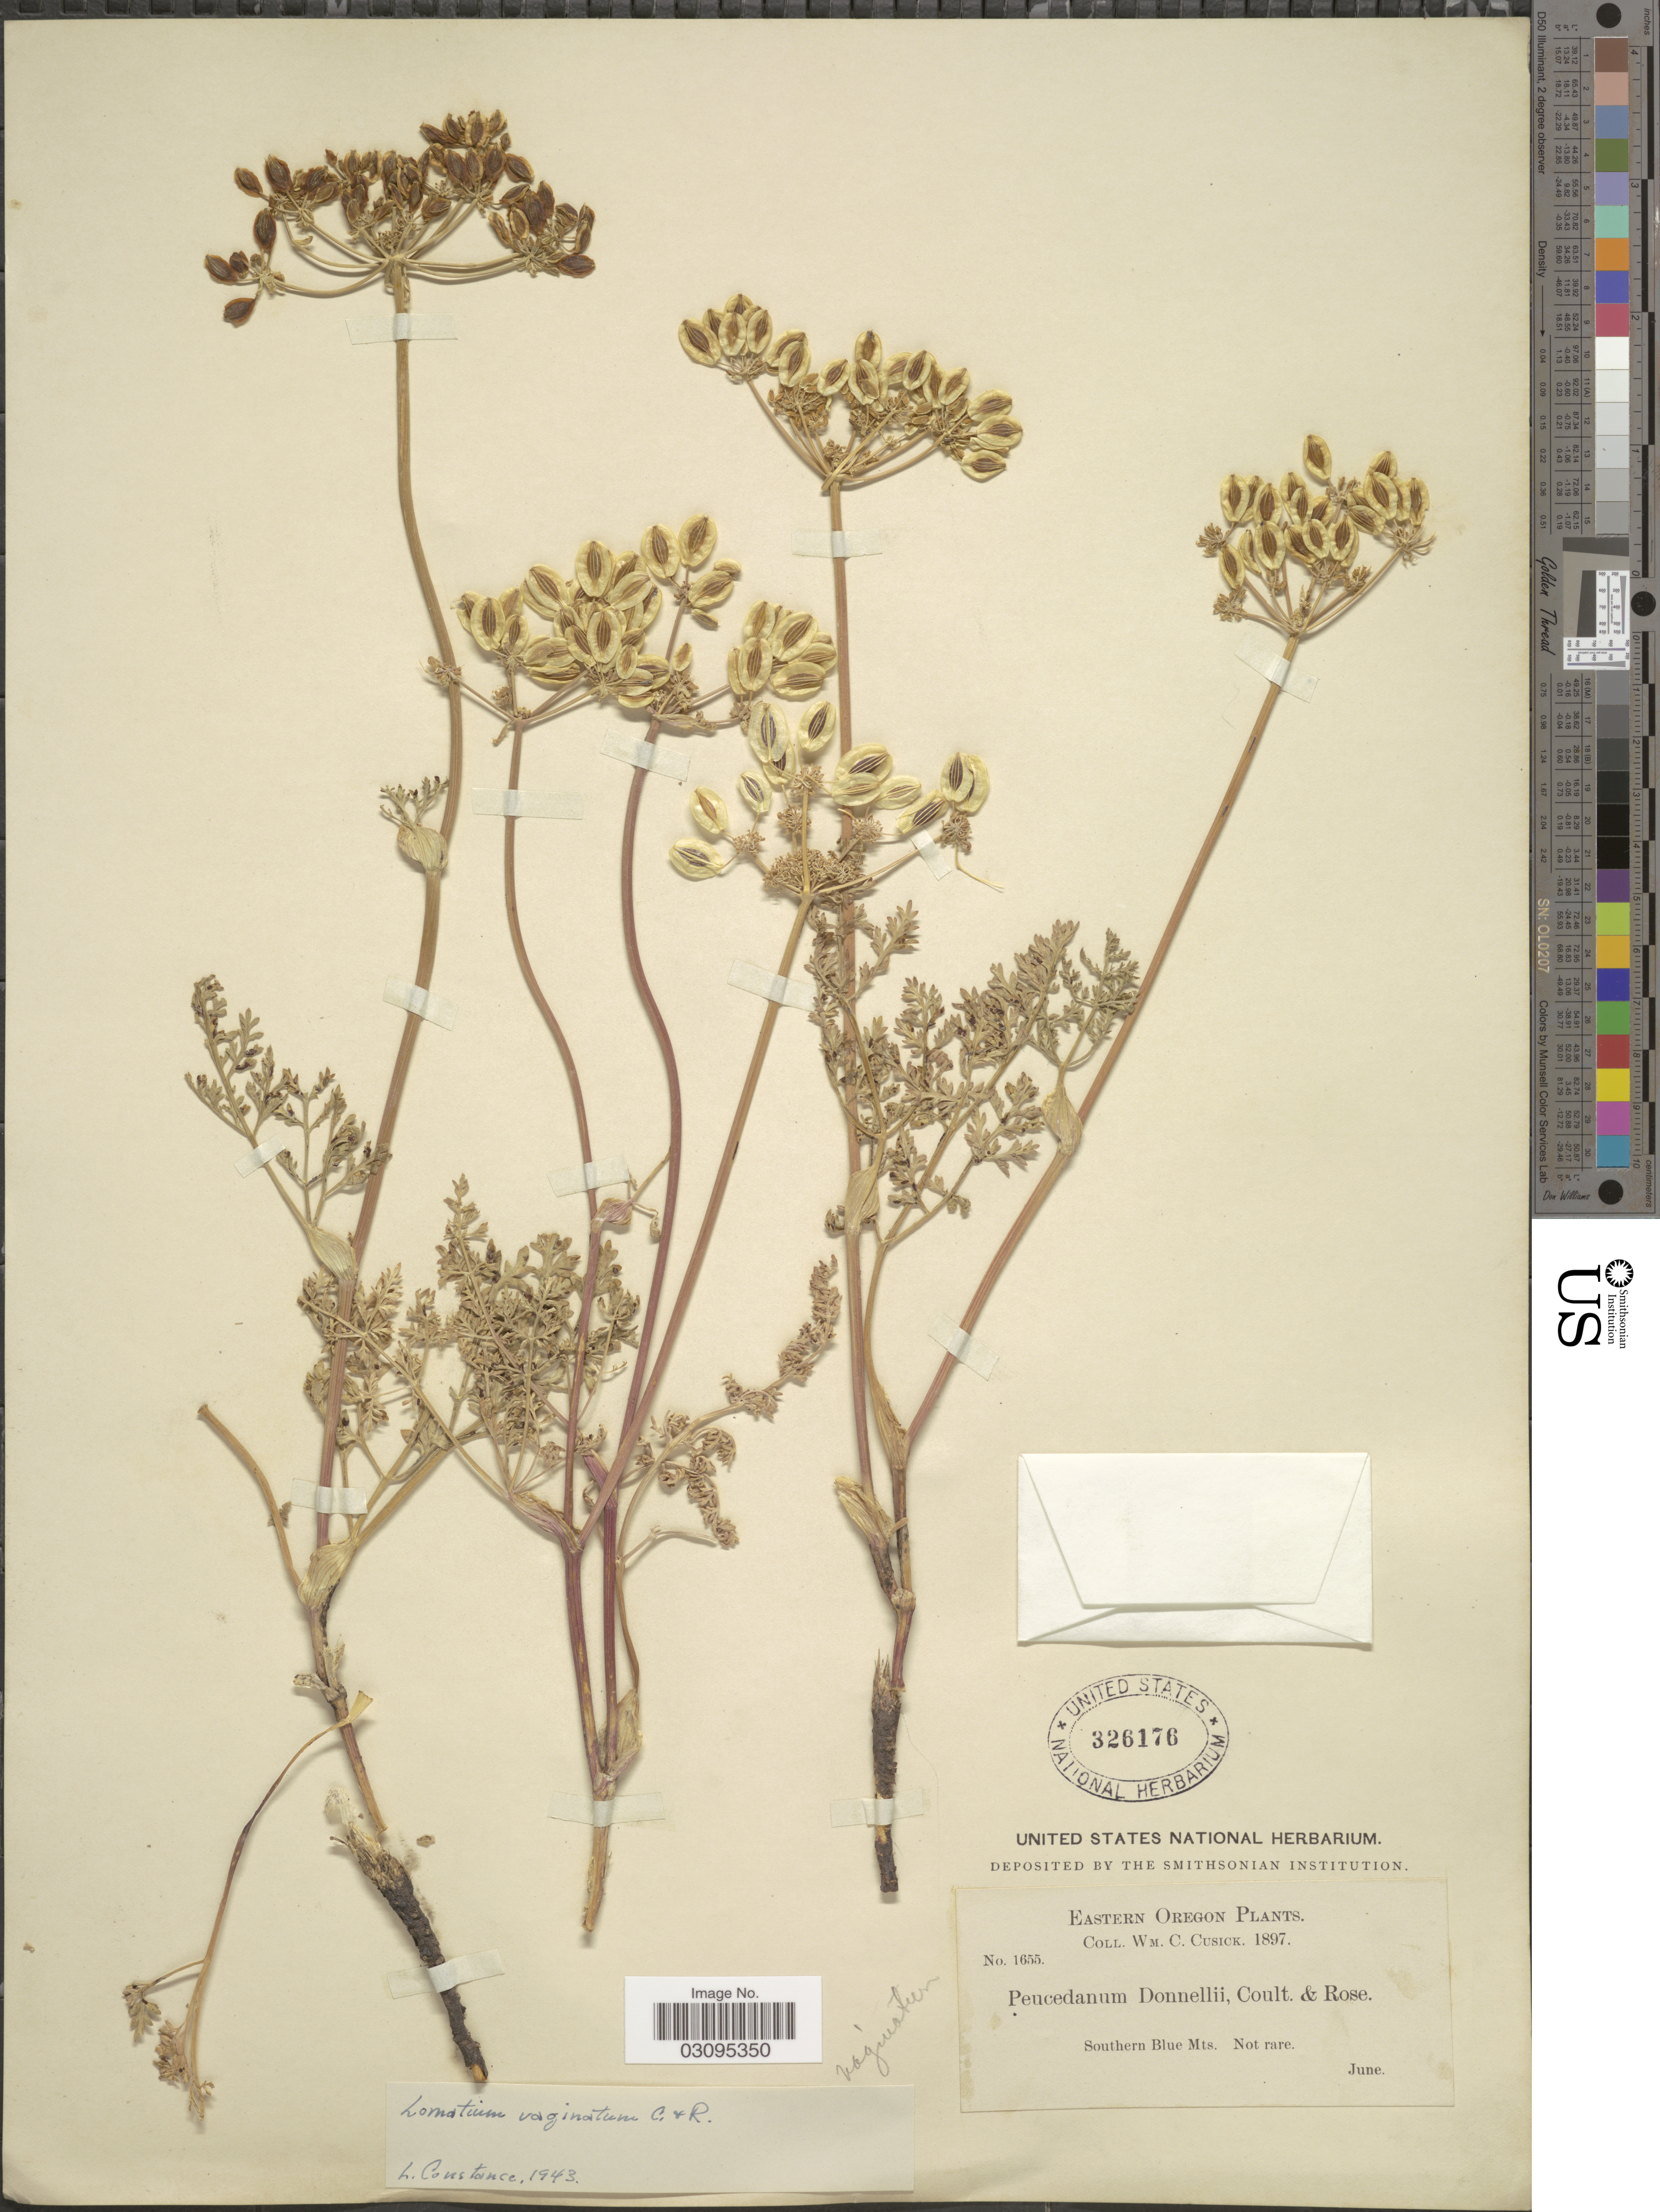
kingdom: Plantae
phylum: Tracheophyta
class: Magnoliopsida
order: Apiales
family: Apiaceae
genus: Lomatium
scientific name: Lomatium vaginatum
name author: J.M. Coult. & Rose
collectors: W. C. Cusick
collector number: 1655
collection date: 1897-06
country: United States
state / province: Oregon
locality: Eastern Oregon, Southern Blue Mts.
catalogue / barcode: US 326176